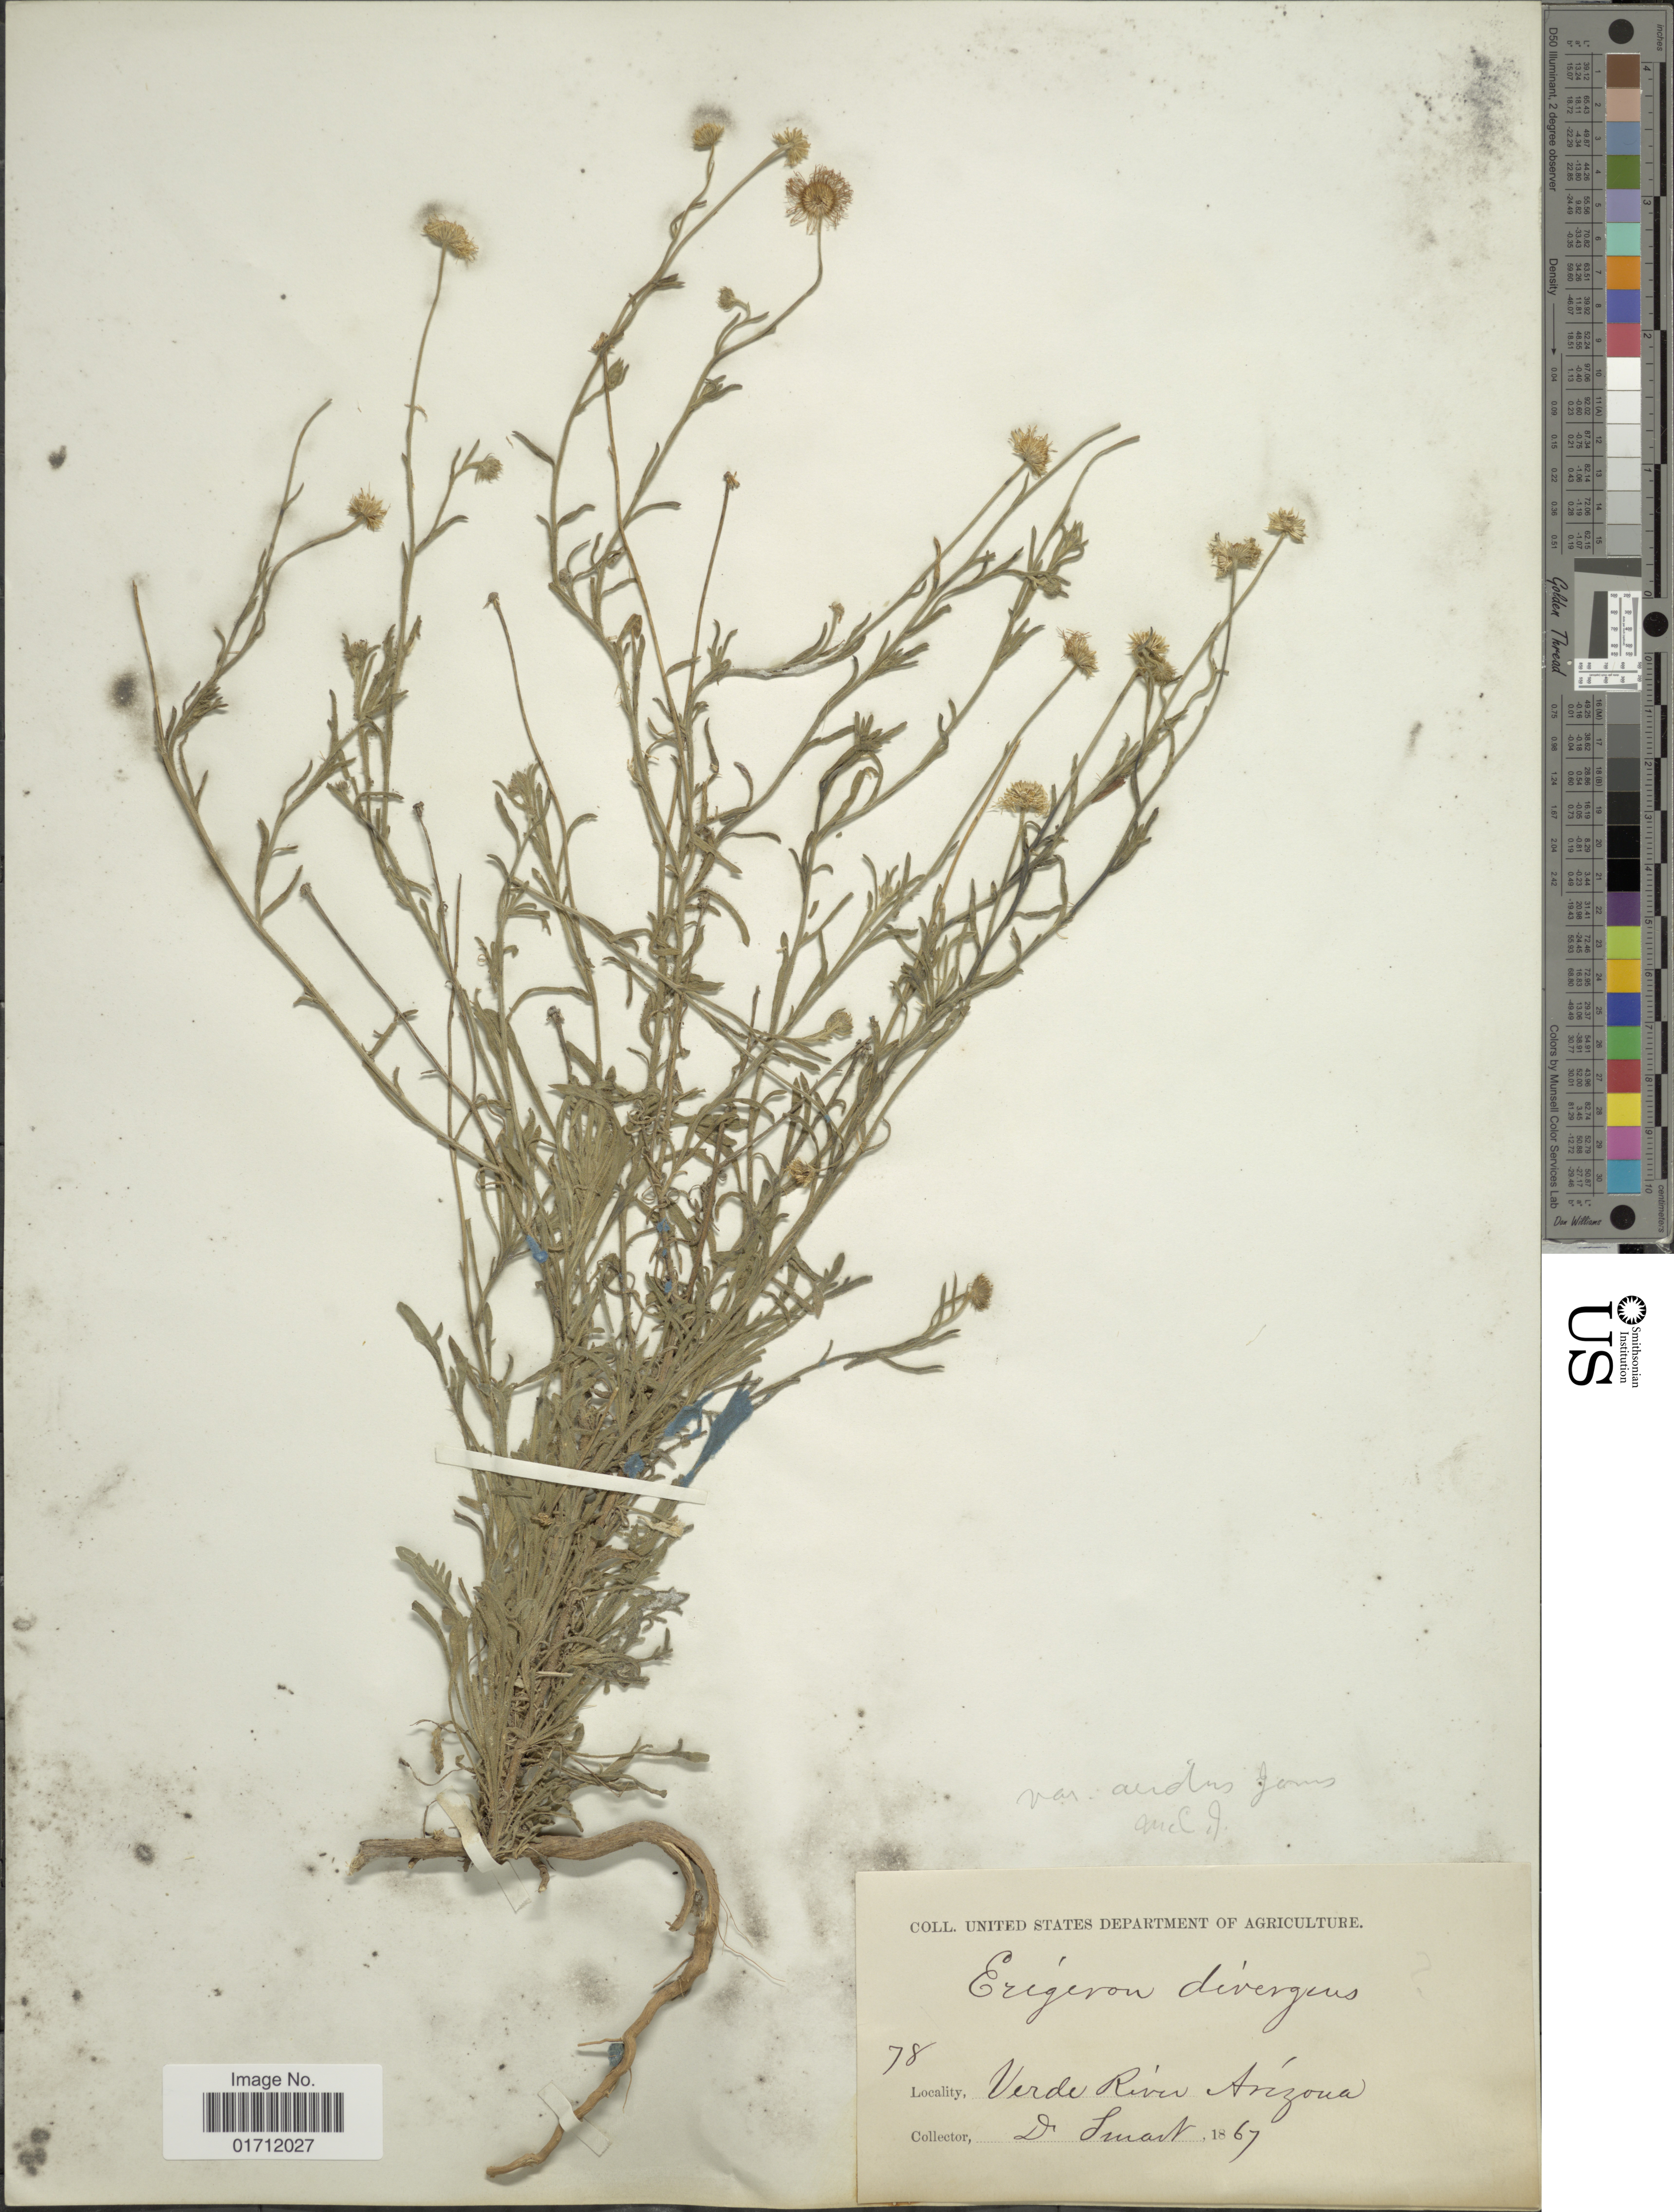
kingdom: Plantae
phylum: Tracheophyta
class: Magnoliopsida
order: Asterales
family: Asteraceae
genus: Erigeron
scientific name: Erigeron divergens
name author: Torr. & A. Gray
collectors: Stuart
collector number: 78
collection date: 1867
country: United States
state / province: Arizona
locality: Verde River.